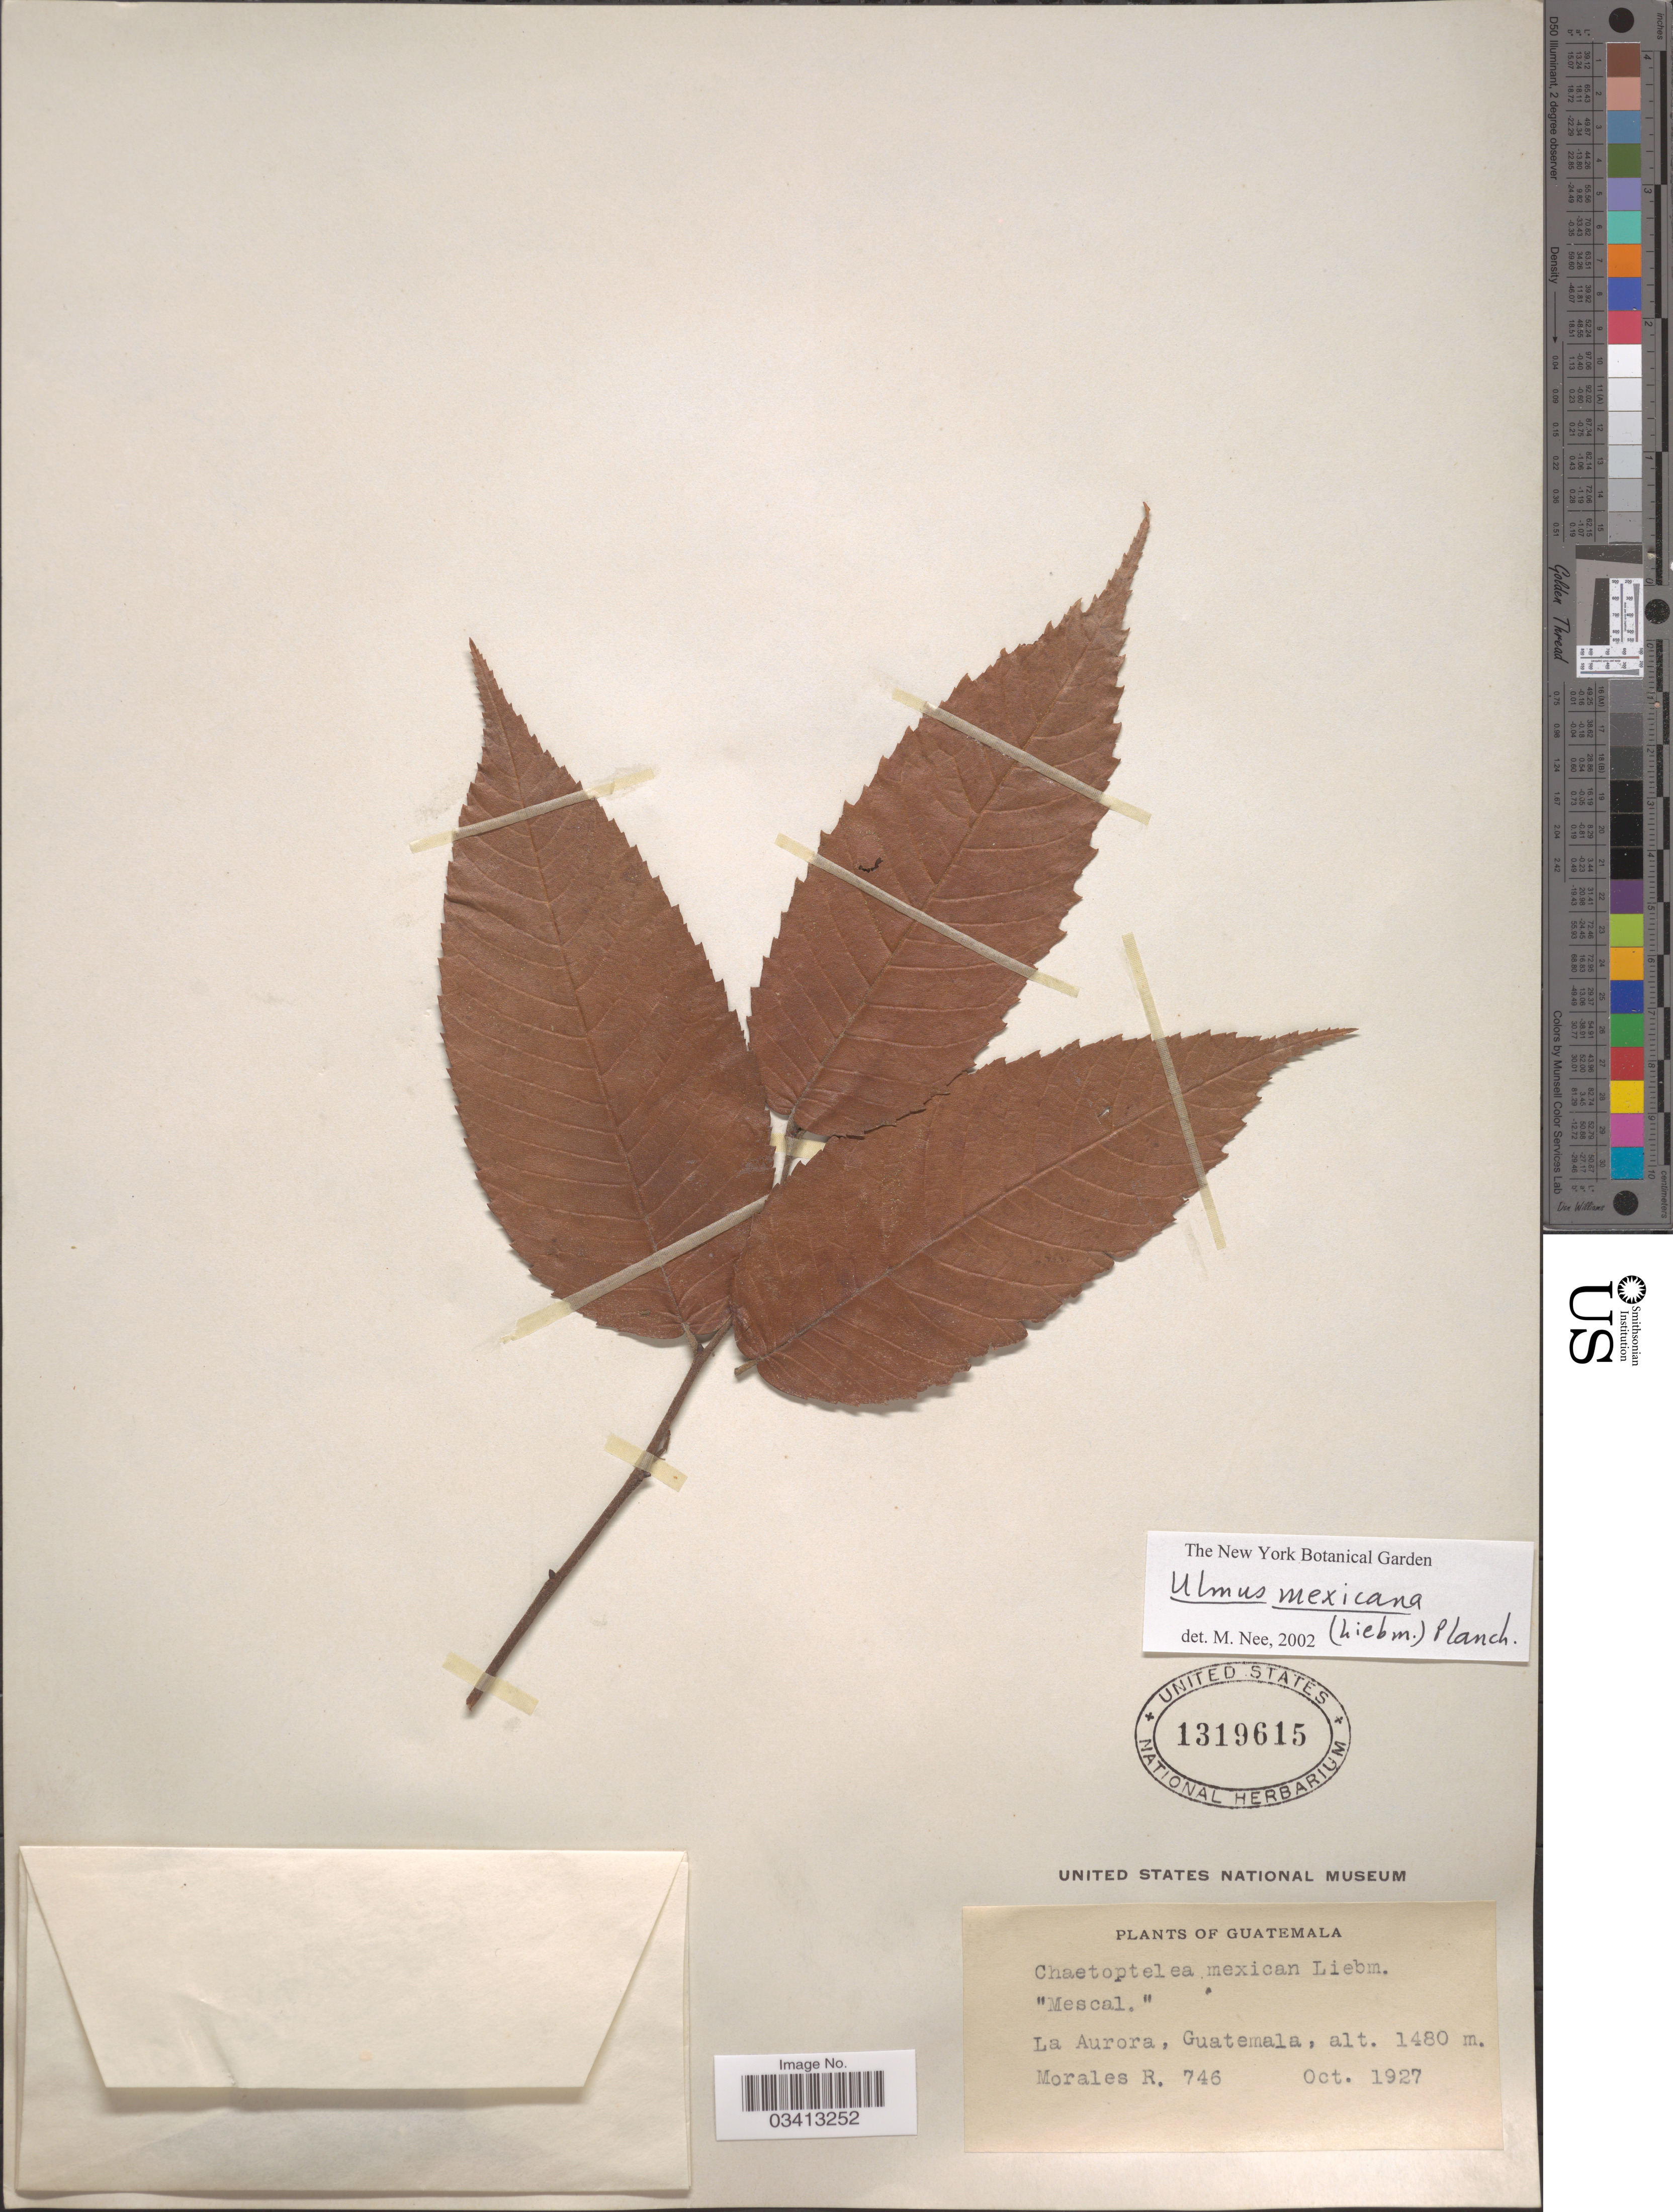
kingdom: Plantae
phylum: Tracheophyta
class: Magnoliopsida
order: Rosales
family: Ulmaceae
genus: Ulmus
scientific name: Ulmus mexicana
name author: (Liebm.) Planch.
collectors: R. Morales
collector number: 746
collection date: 1927-10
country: Guatemala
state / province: Guatemala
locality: La Aurora.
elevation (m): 1480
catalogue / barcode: US 1319615